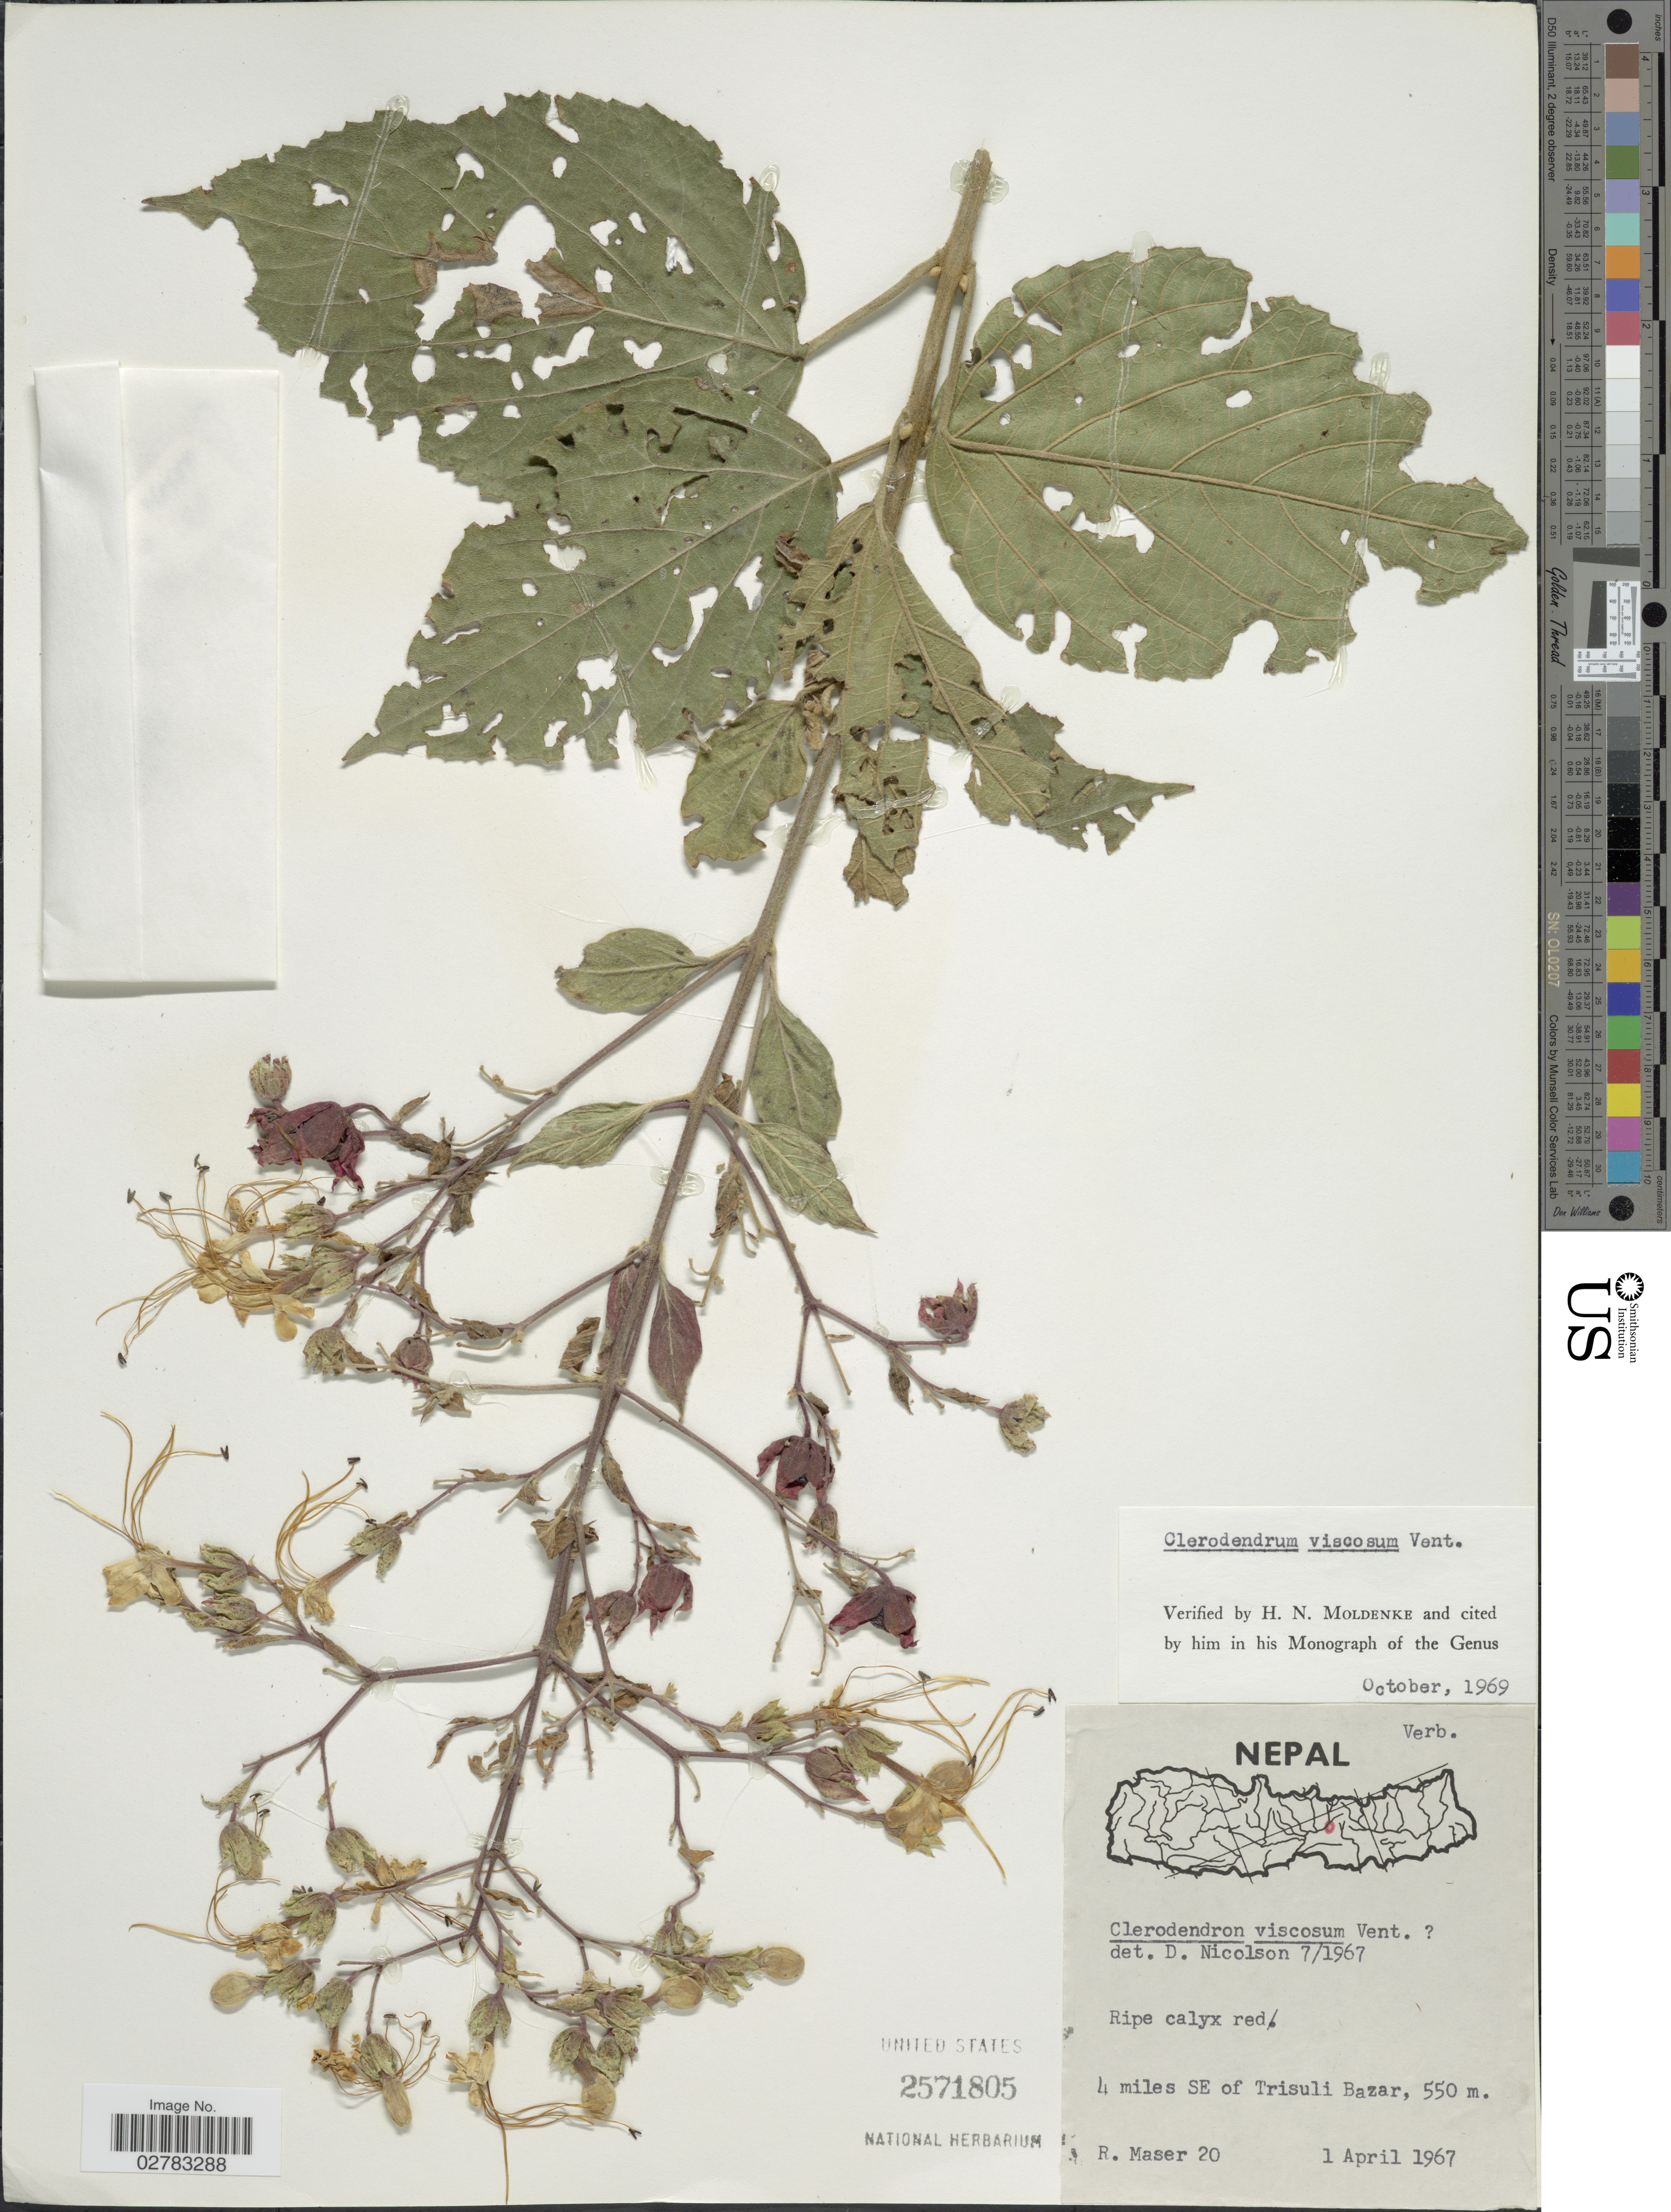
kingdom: Plantae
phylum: Tracheophyta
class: Magnoliopsida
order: Lamiales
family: Lamiaceae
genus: Clerodendrum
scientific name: Clerodendrum viscosum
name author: Vent.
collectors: R. Maser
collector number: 20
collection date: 1967-04-01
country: Nepal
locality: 4 miles SE of Trisuli Bazar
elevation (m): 550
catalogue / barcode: US 2571805